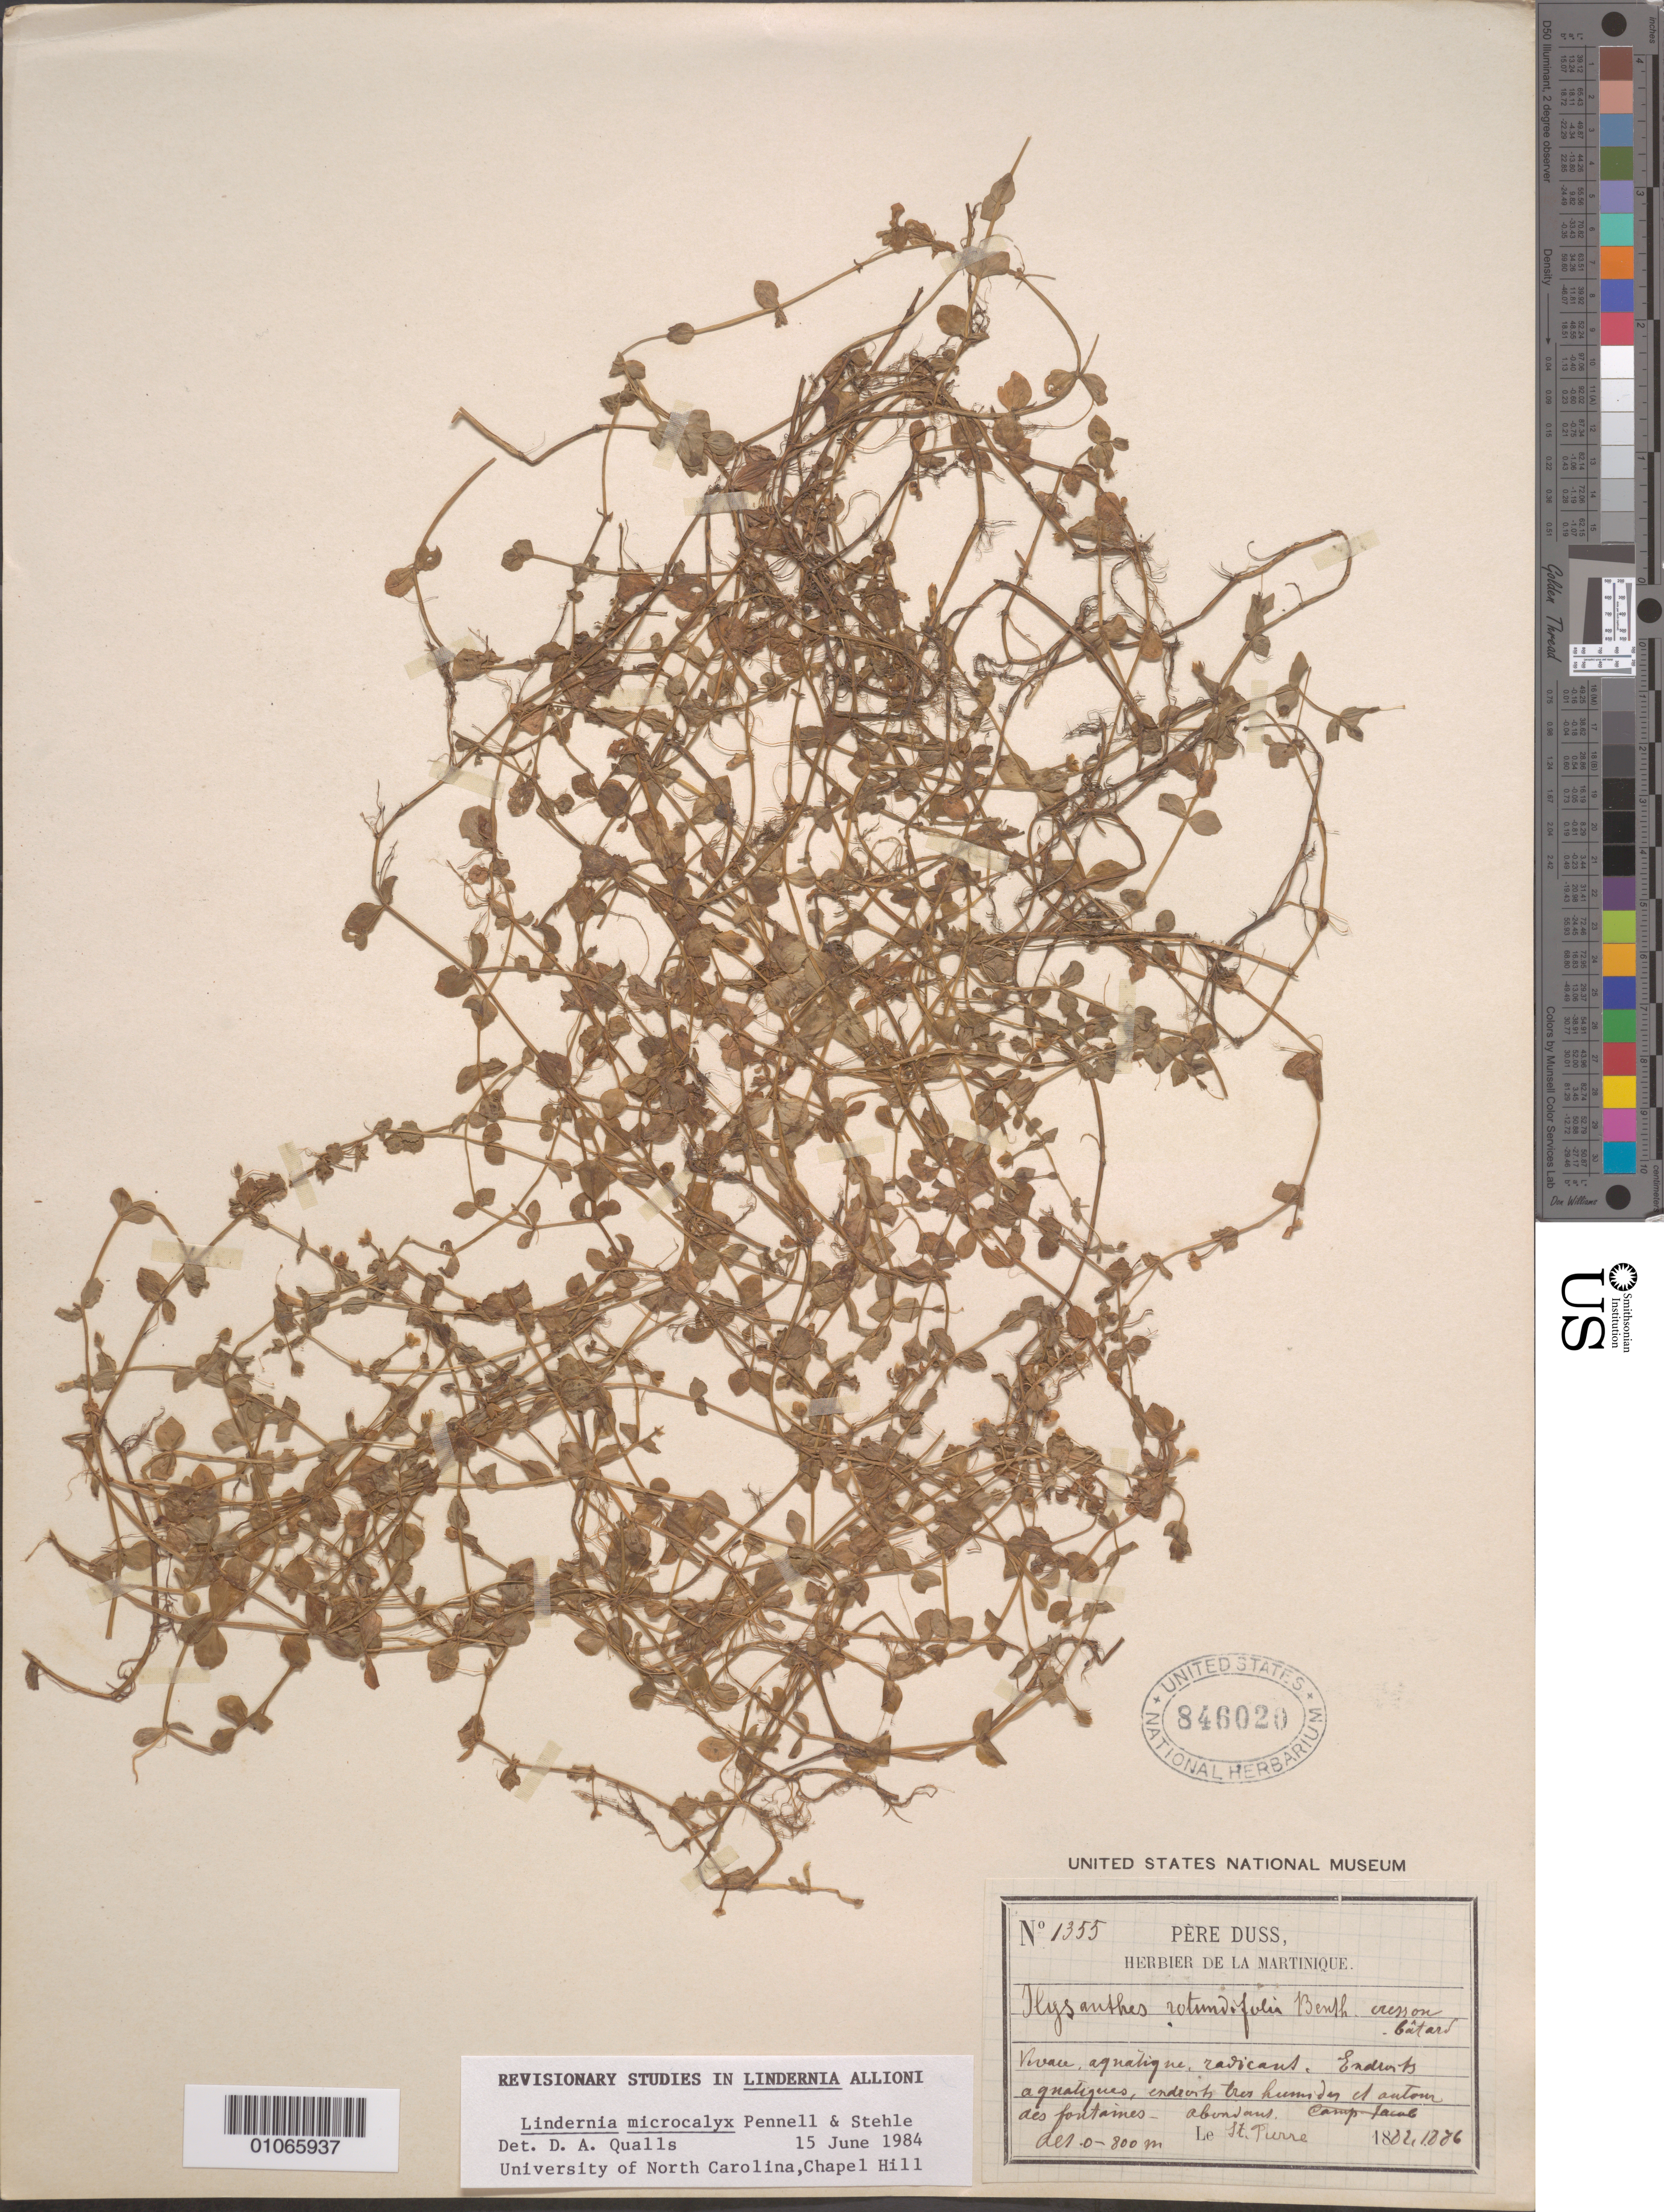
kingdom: Plantae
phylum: Tracheophyta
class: Magnoliopsida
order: Lamiales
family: Linderniaceae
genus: Lindernia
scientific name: Lindernia rotundifolia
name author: (L.) Alston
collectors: Père Duss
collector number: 1355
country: Martinique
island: Martinique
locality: St. Turre? Found around very wet places near fountains.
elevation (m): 0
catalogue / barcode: US 846020